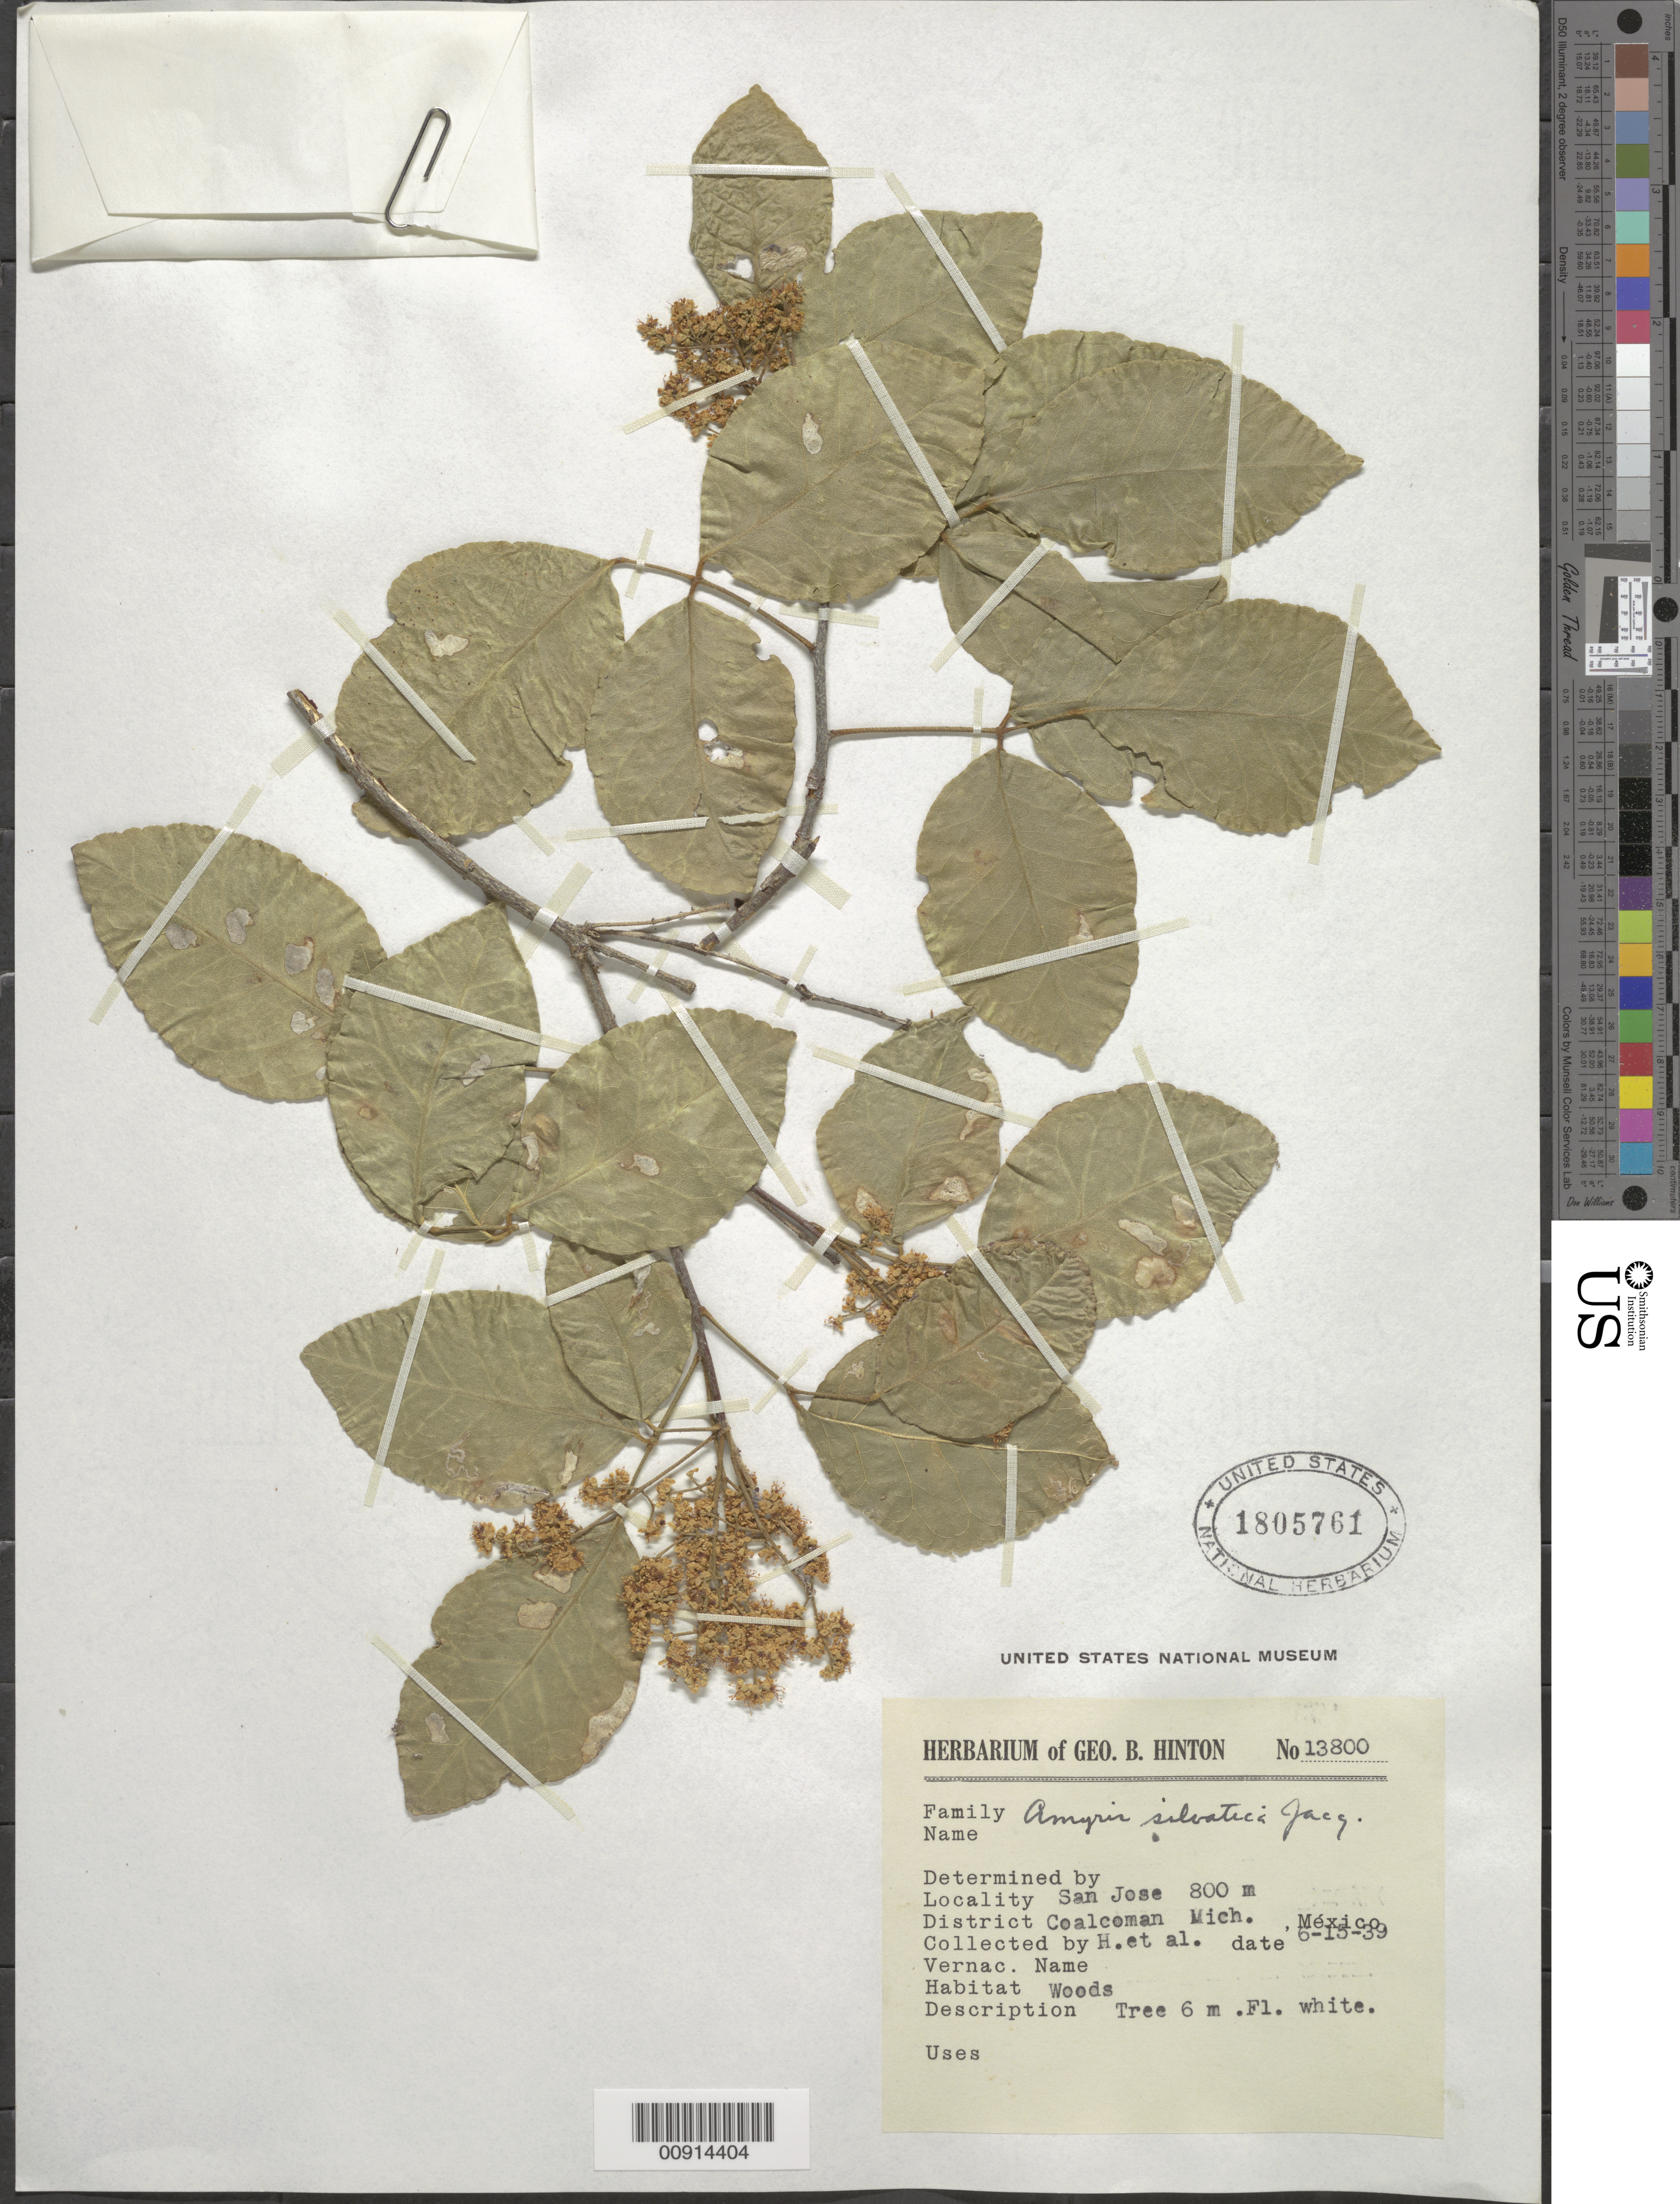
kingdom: Plantae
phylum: Tracheophyta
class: Magnoliopsida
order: Sapindales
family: Rutaceae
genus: Amyris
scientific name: Amyris sylvatica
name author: Jacq.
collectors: G. B. Hinton & et al.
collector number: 13800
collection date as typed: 15 Jun 1939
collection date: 1939-06-15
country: Mexico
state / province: Michoacán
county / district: Coalcomán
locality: San José, District Coalcomán, Michoacán.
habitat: Woods.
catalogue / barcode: US 1805761